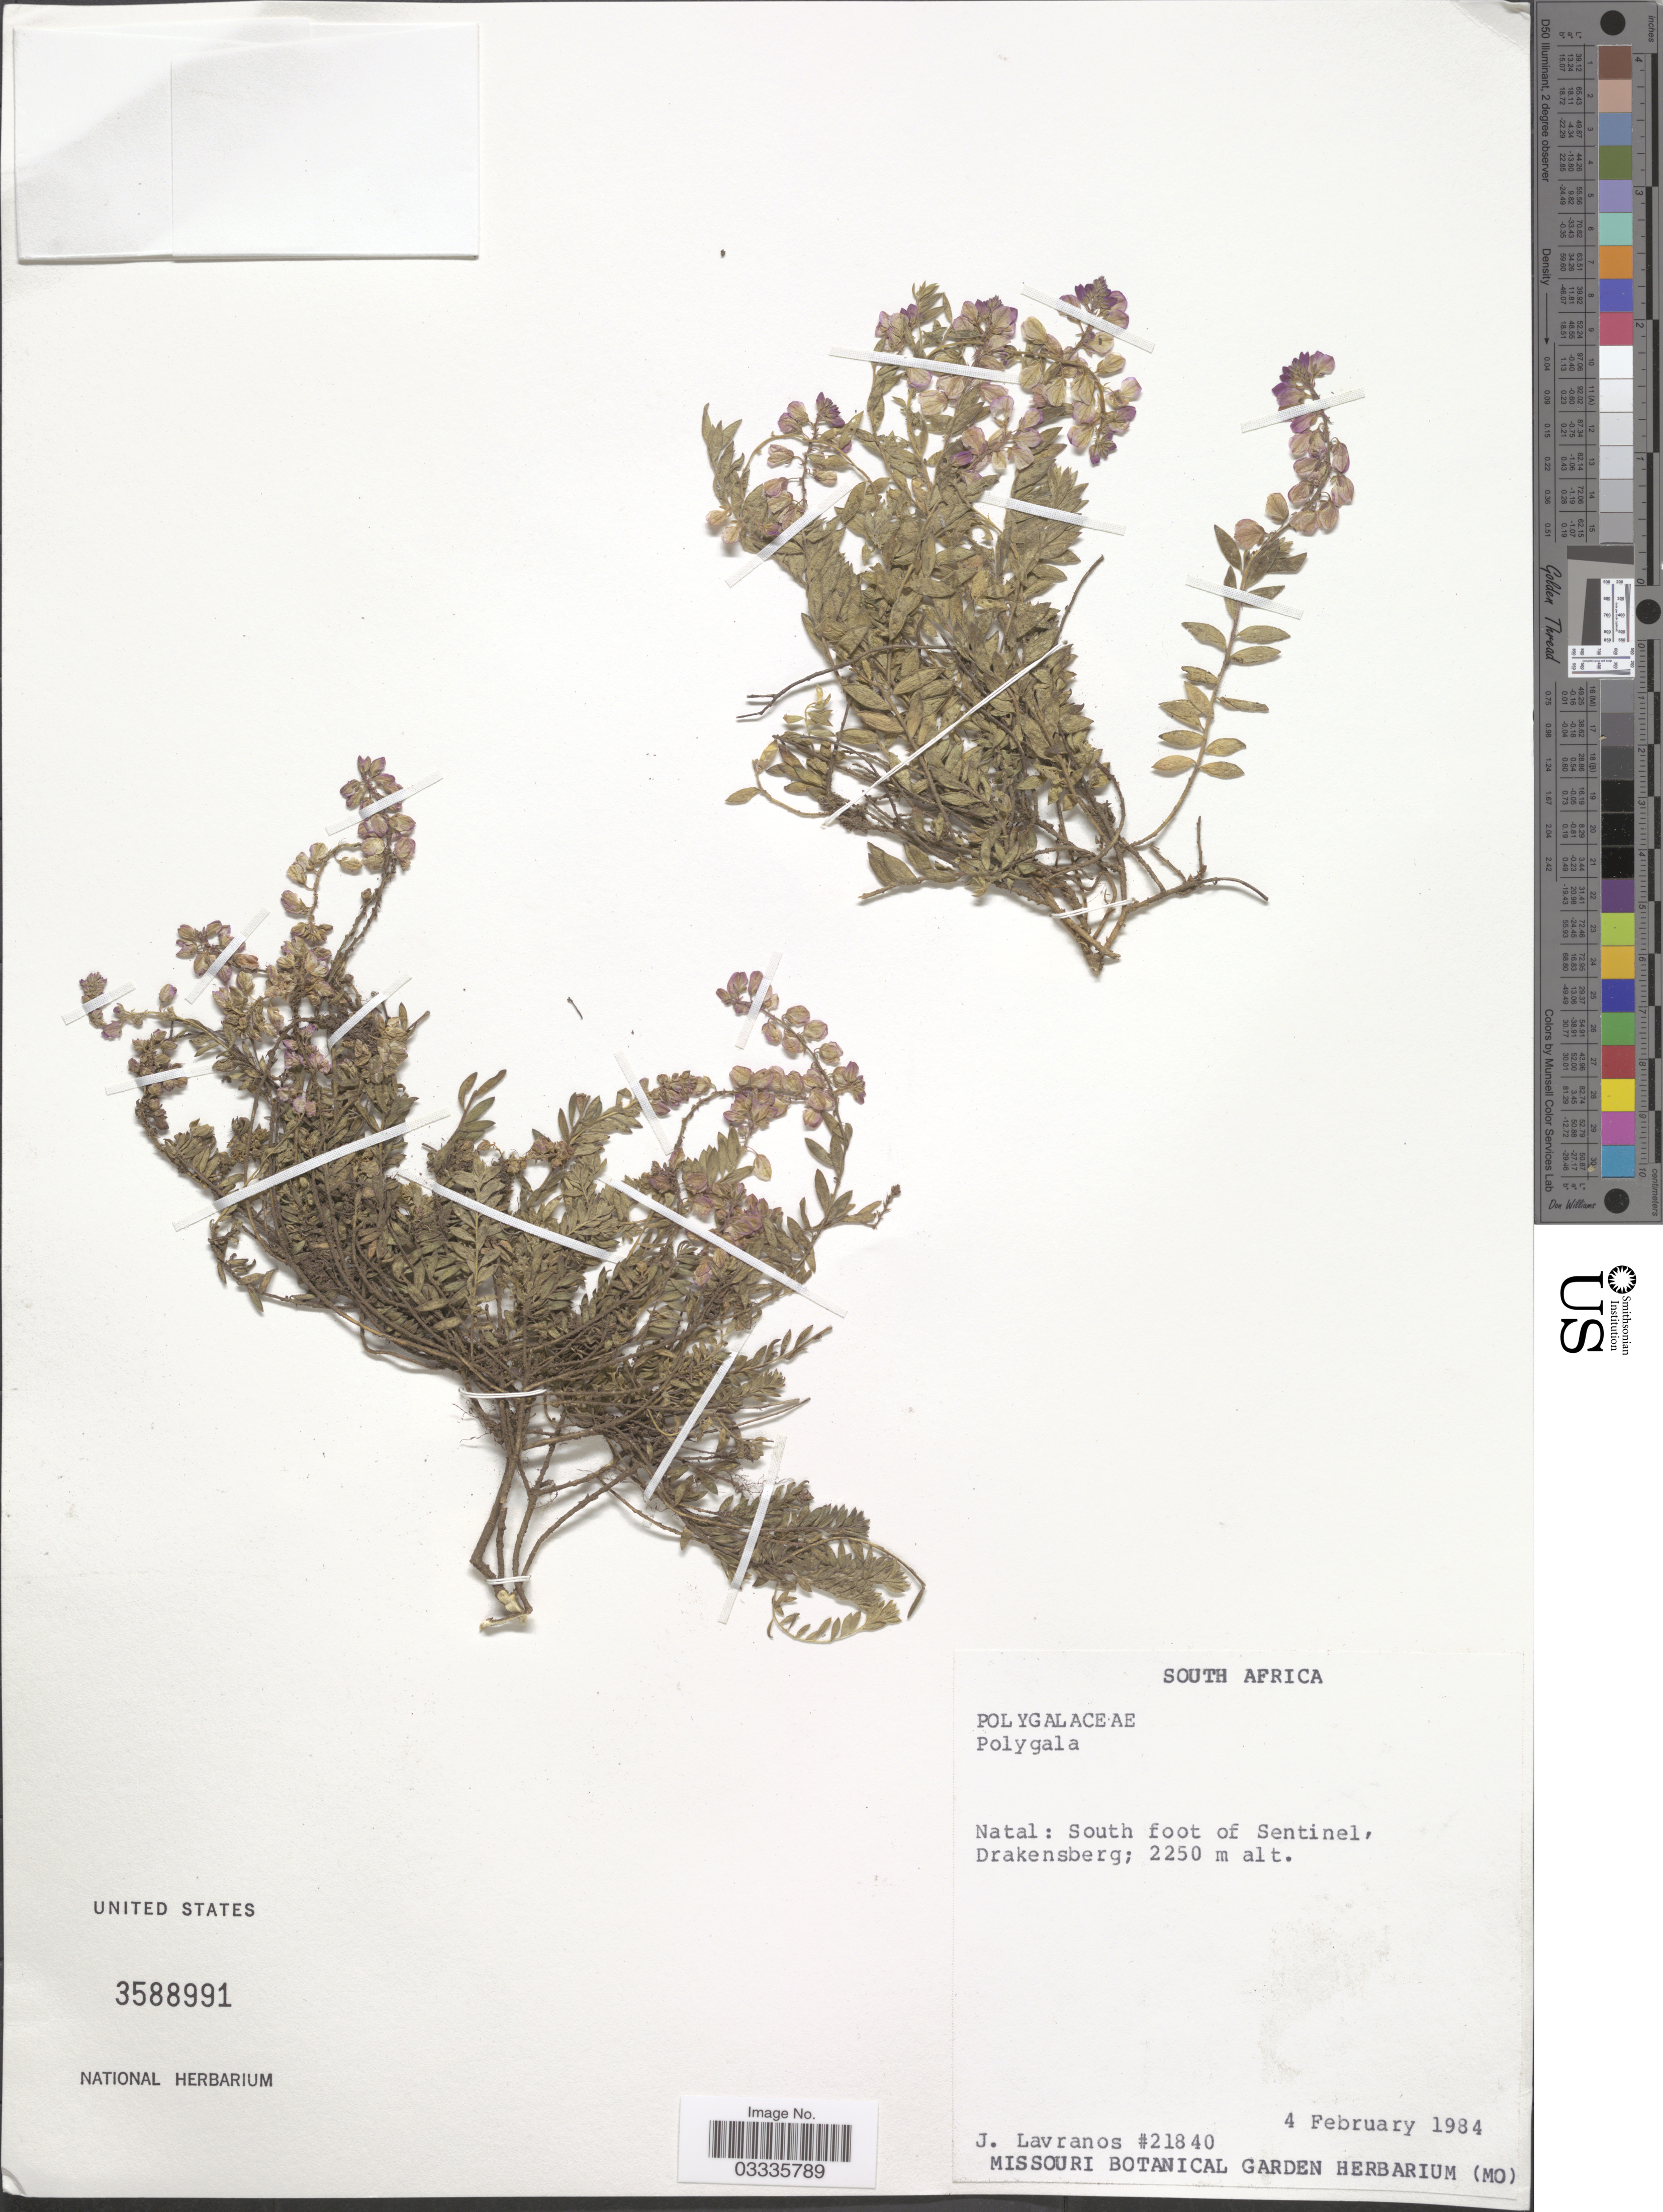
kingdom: Plantae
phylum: Tracheophyta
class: Magnoliopsida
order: Fabales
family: Polygalaceae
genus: Polygala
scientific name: Polygala sp.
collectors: J. Lavranos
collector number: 21840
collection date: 1984-02-04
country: South Africa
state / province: KwaZulu-Natal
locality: Natal: South foot of Sentinel, Drakensberg.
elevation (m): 2250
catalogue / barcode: US 3588991